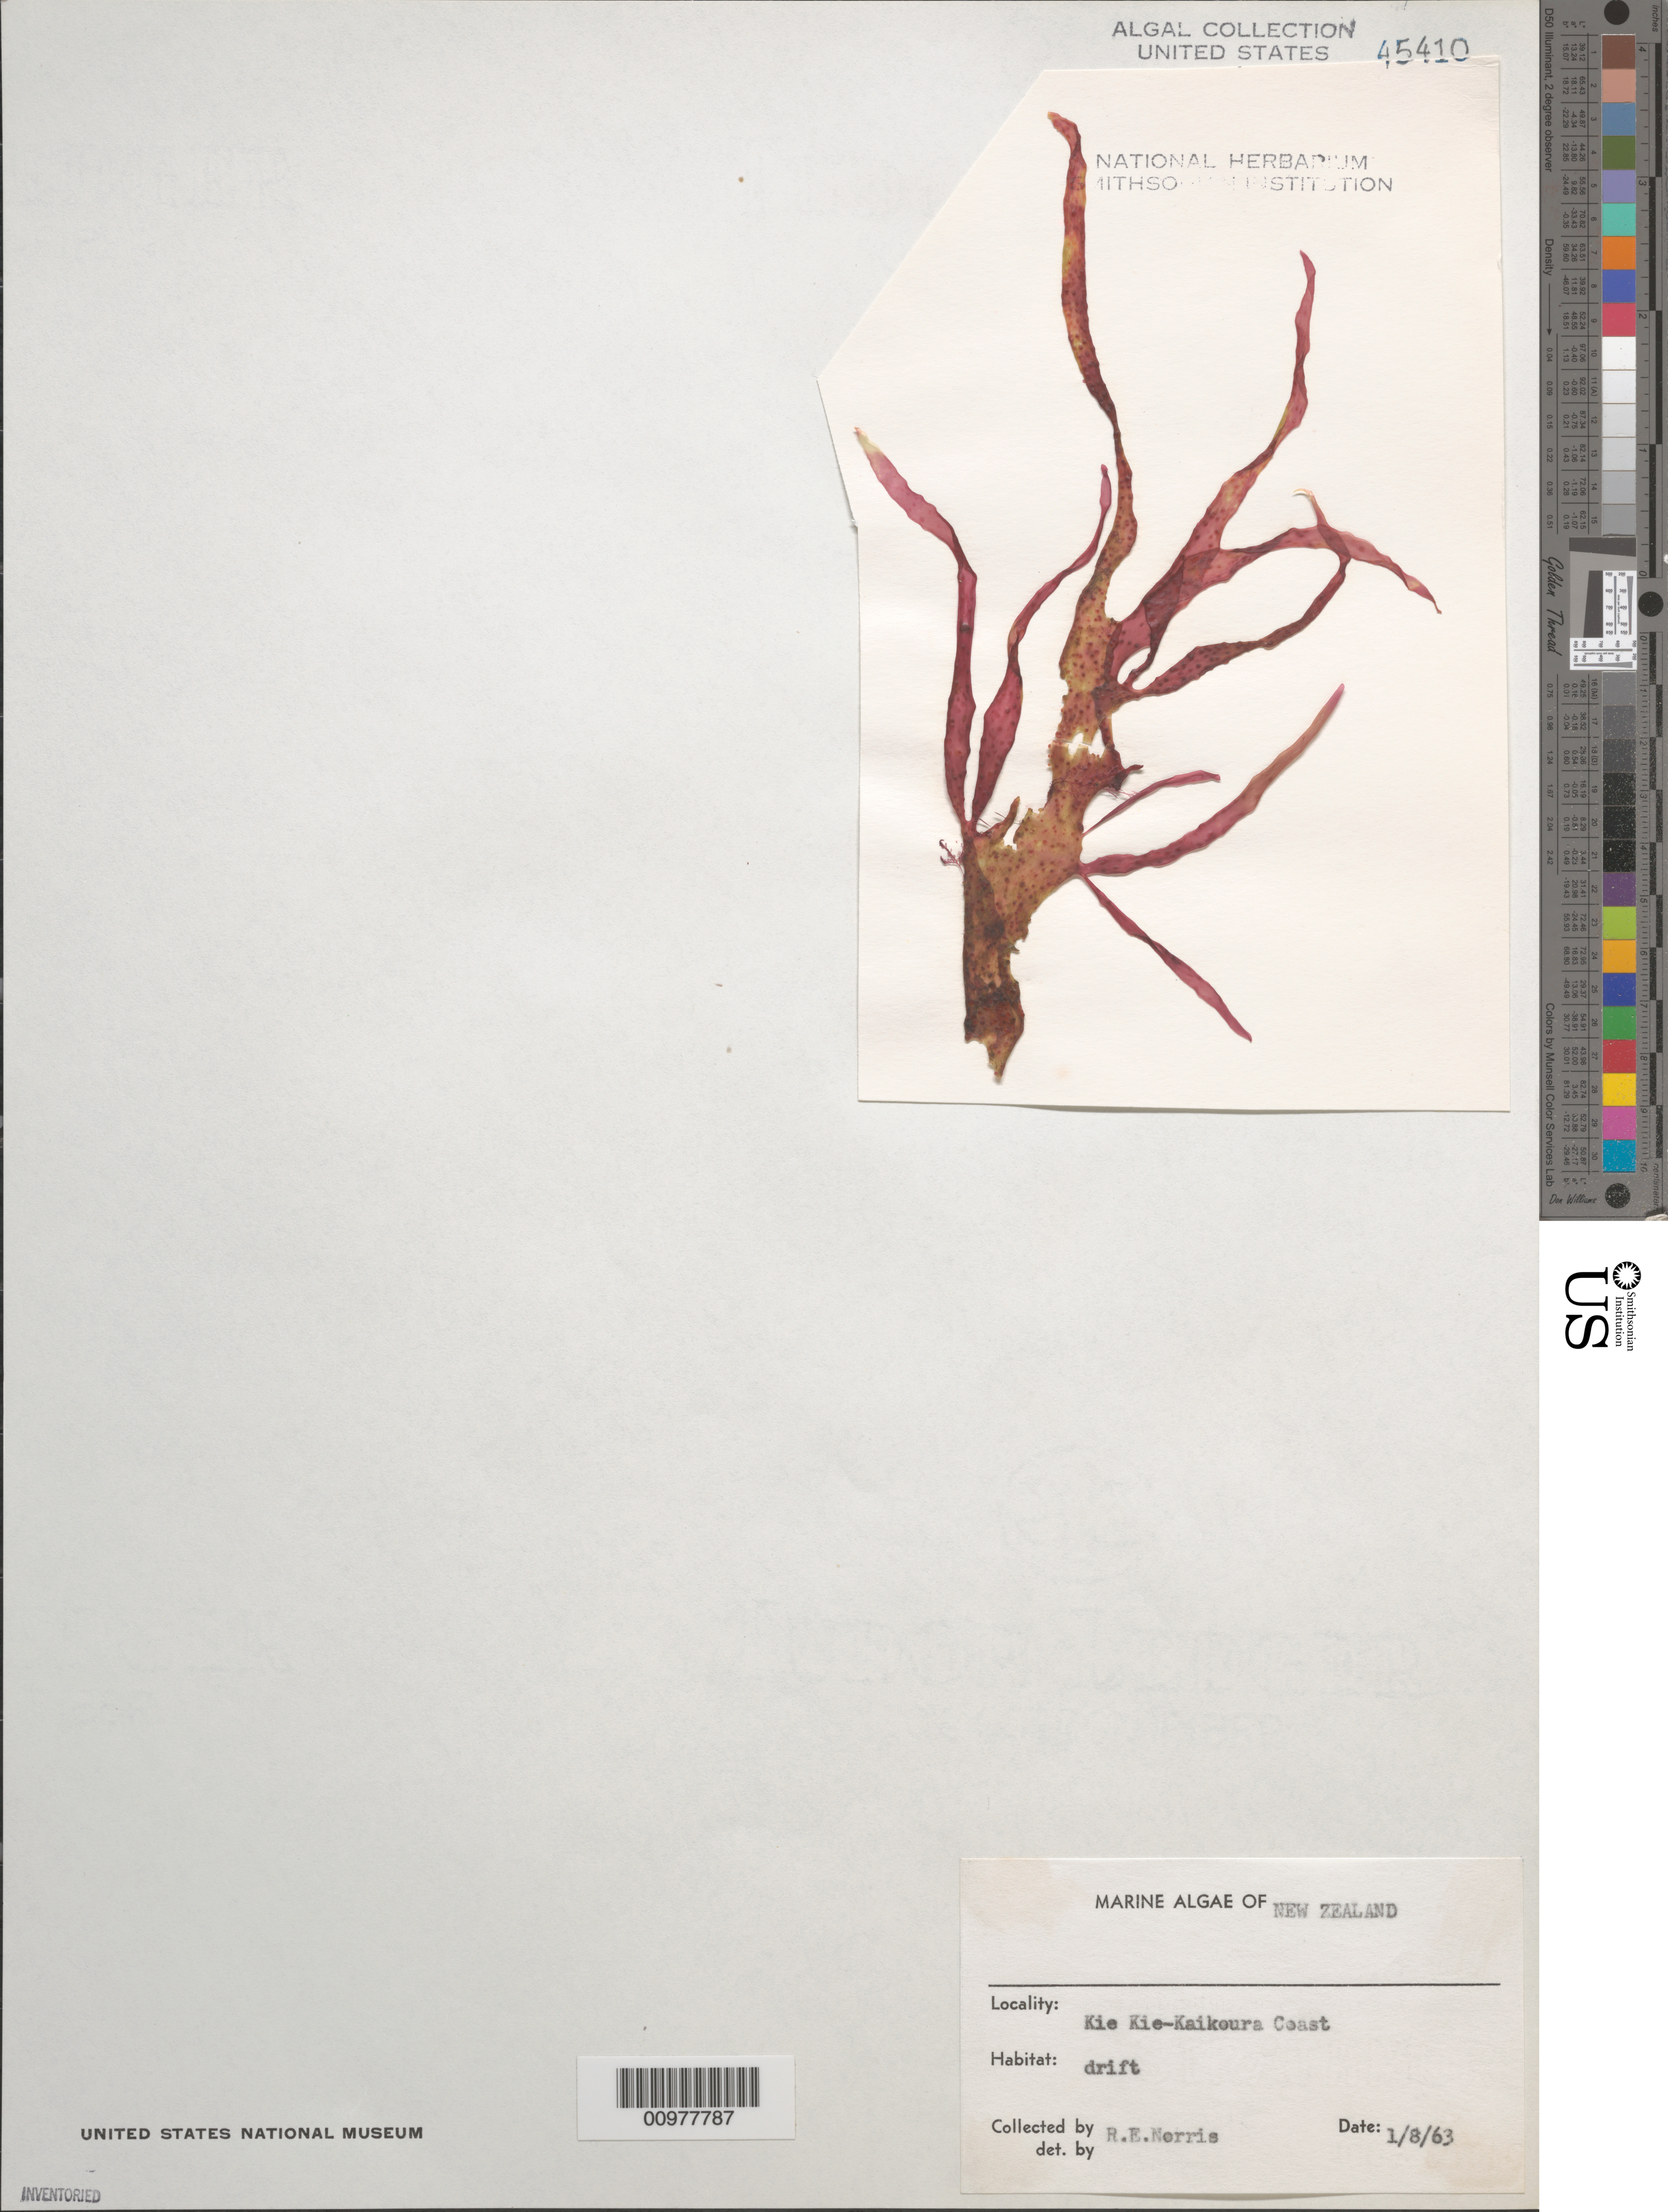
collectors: R. E. Norris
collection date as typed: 08 Jan 1963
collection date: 1963-01-08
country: New Zealand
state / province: Canterbury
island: South Island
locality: Kie Kie-Kaikoura Coast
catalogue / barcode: US 45410